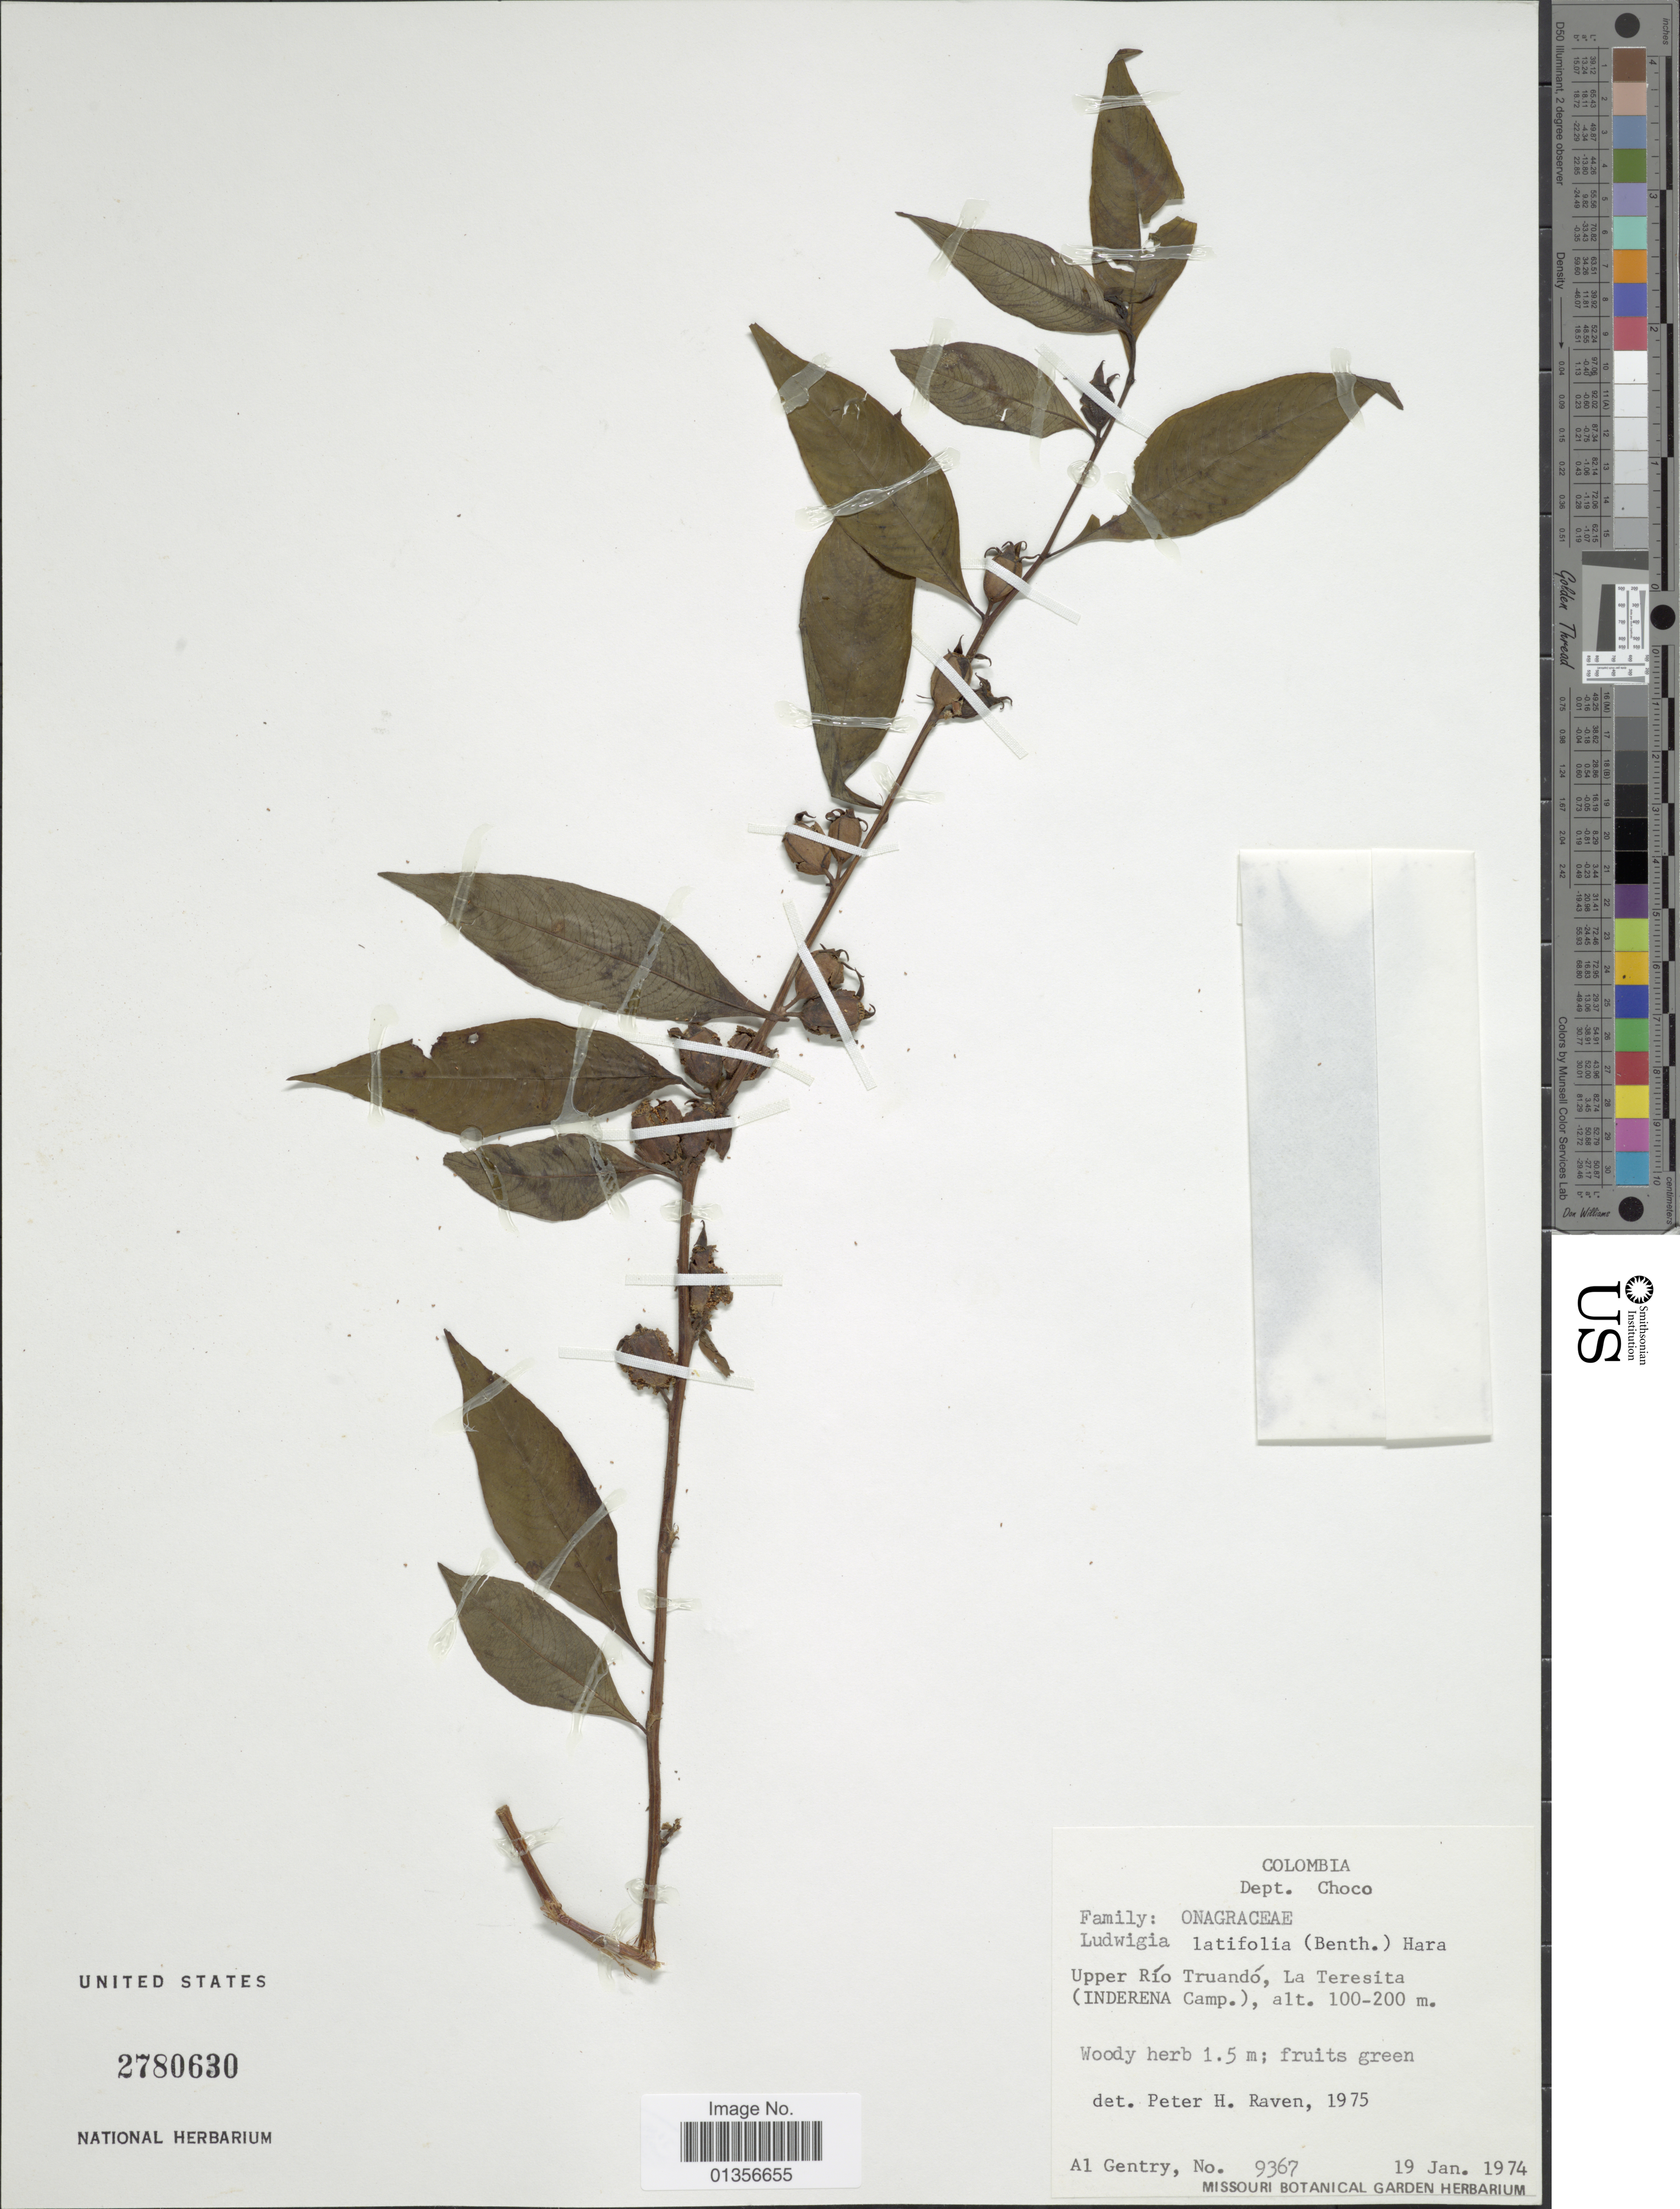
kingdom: Plantae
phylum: Tracheophyta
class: Magnoliopsida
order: Myrtales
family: Onagraceae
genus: Ludwigia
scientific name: Ludwigia latifolia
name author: (Benth.) H. Hara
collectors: A. H. Gentry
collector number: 9367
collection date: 1974-01-19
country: Colombia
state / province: Chocó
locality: Upper Río Truandó, La Teresita (Inderena Camp)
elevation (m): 100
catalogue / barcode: US 2780630